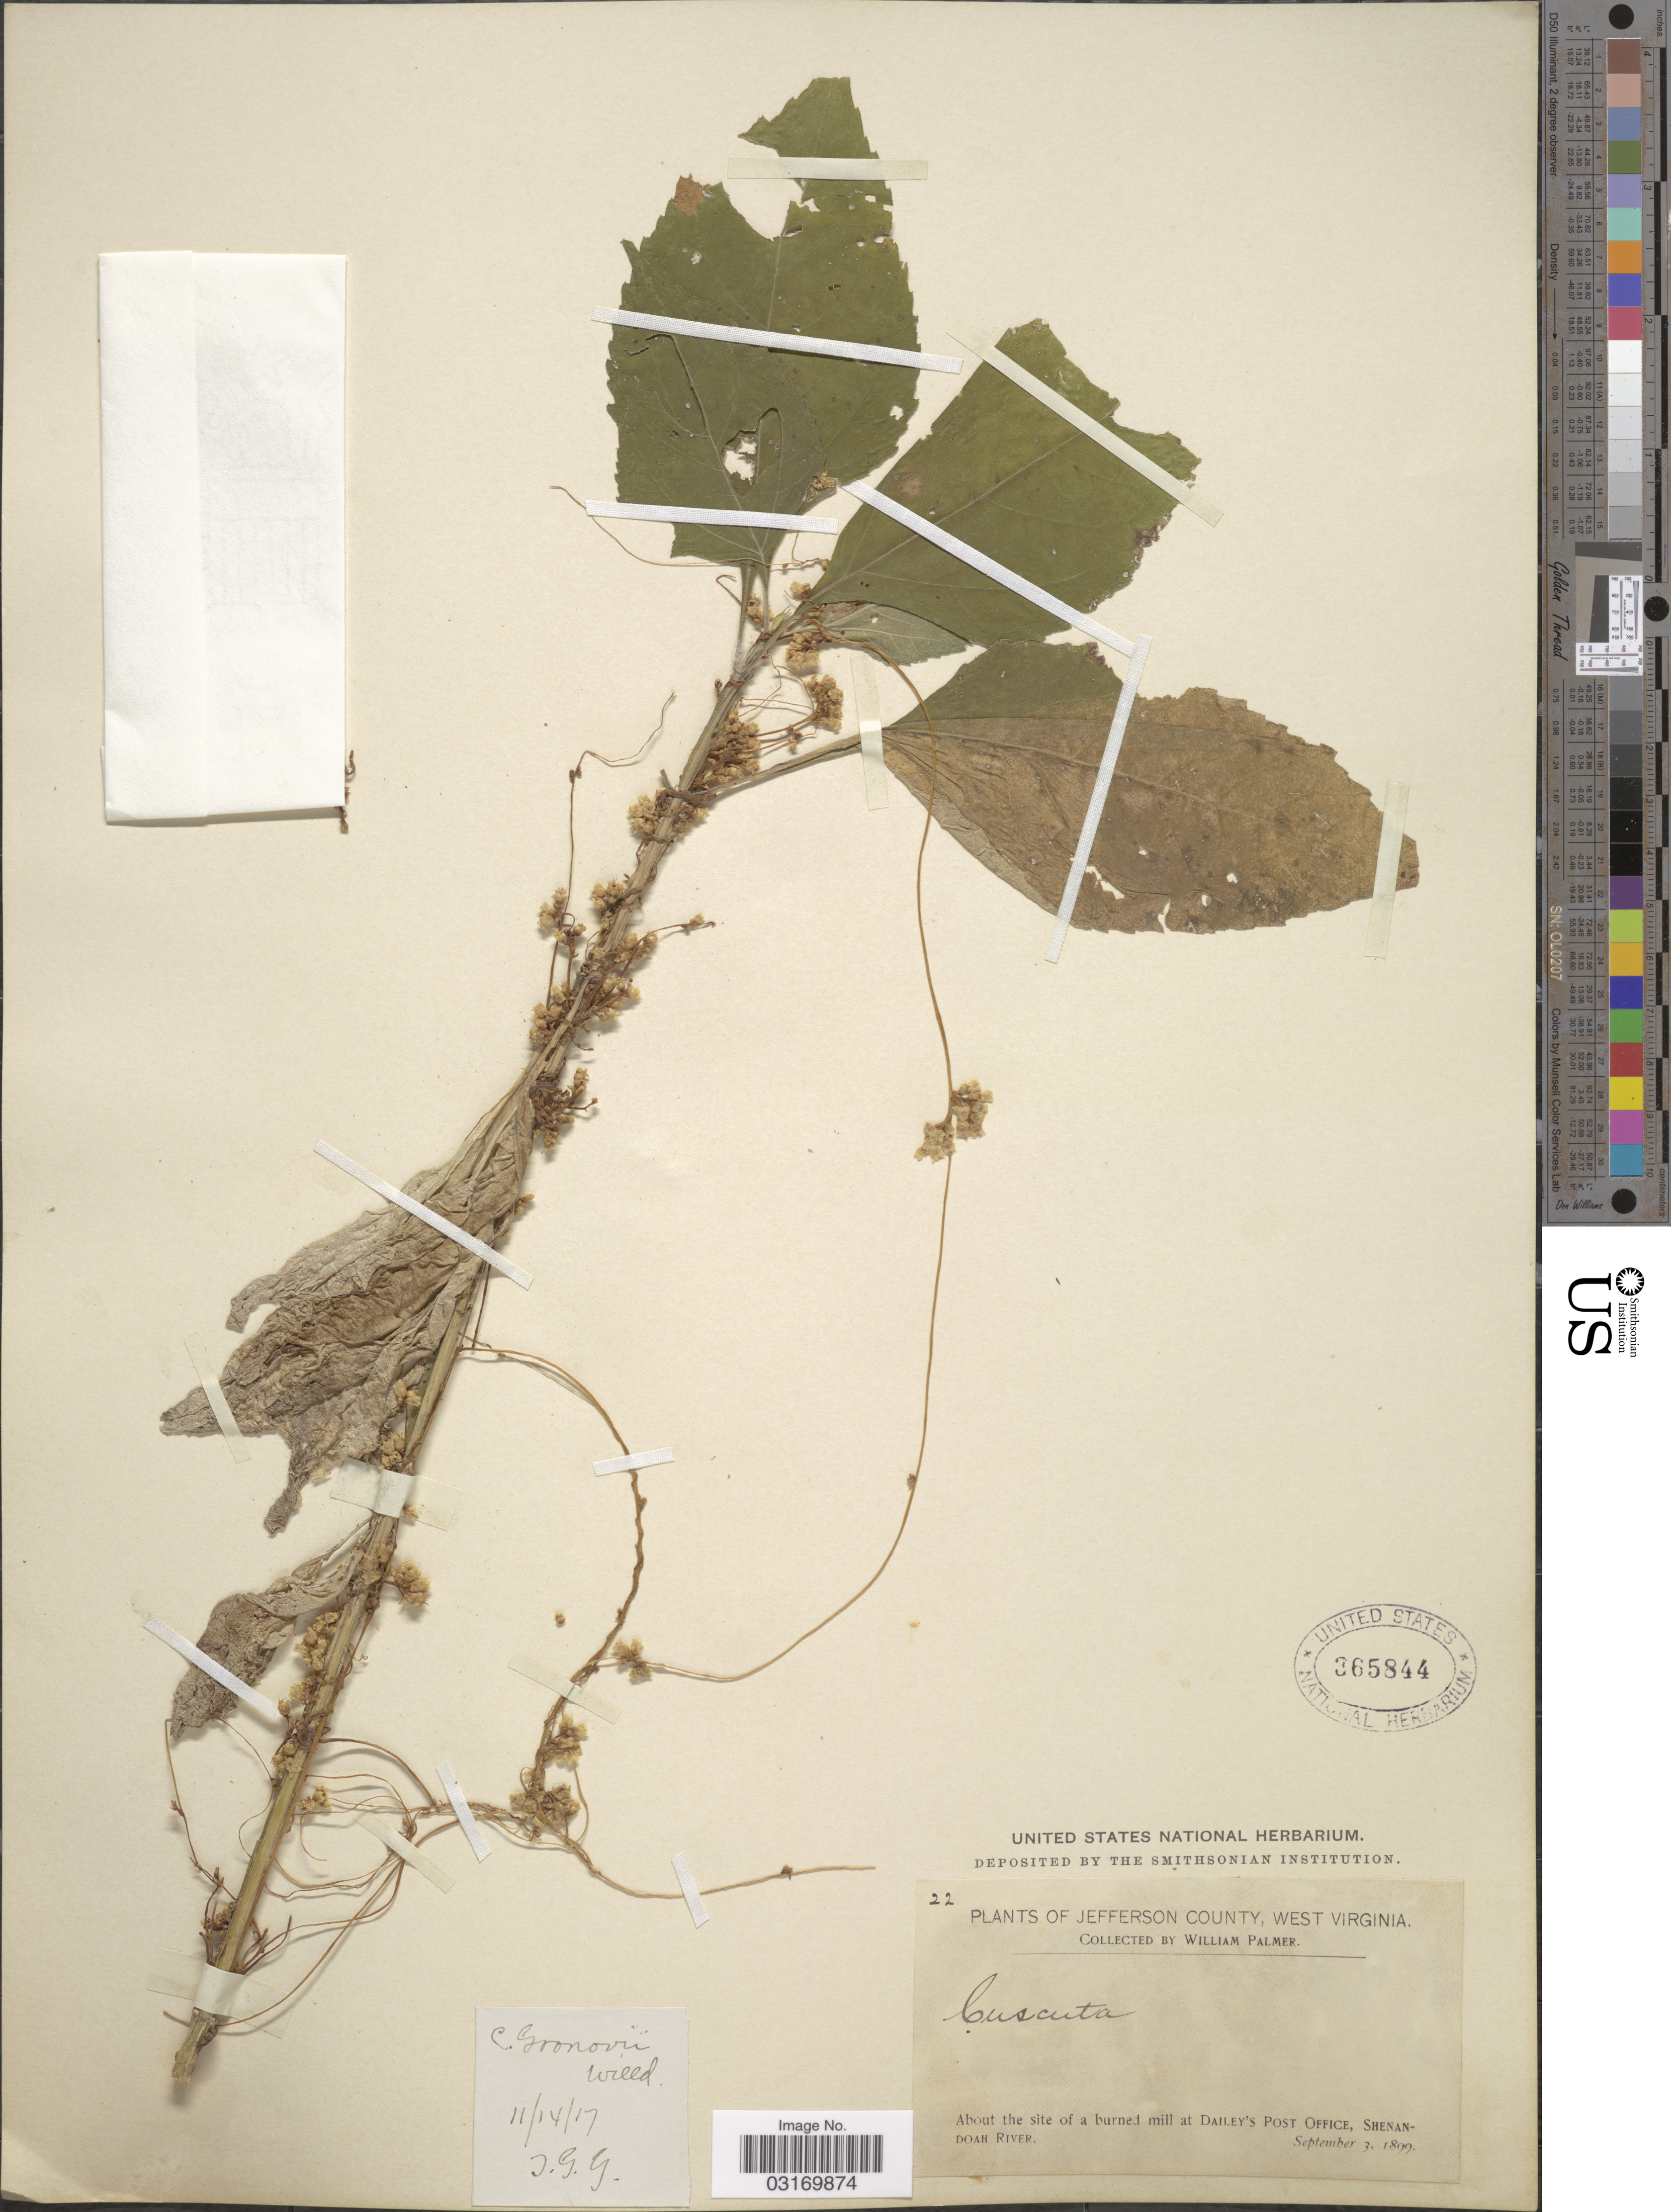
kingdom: Plantae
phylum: Tracheophyta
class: Magnoliopsida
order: Solanales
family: Convolvulaceae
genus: Cuscuta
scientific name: Cuscuta gronovii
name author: Willd. ex Schult.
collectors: W. Palmer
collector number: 22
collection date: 1899-09-03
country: United States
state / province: West Virginia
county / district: Jefferson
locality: Jefferson County. About the site of a burned mill at Dailey's Post Office, Shenan-Doah River.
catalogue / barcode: US 365844